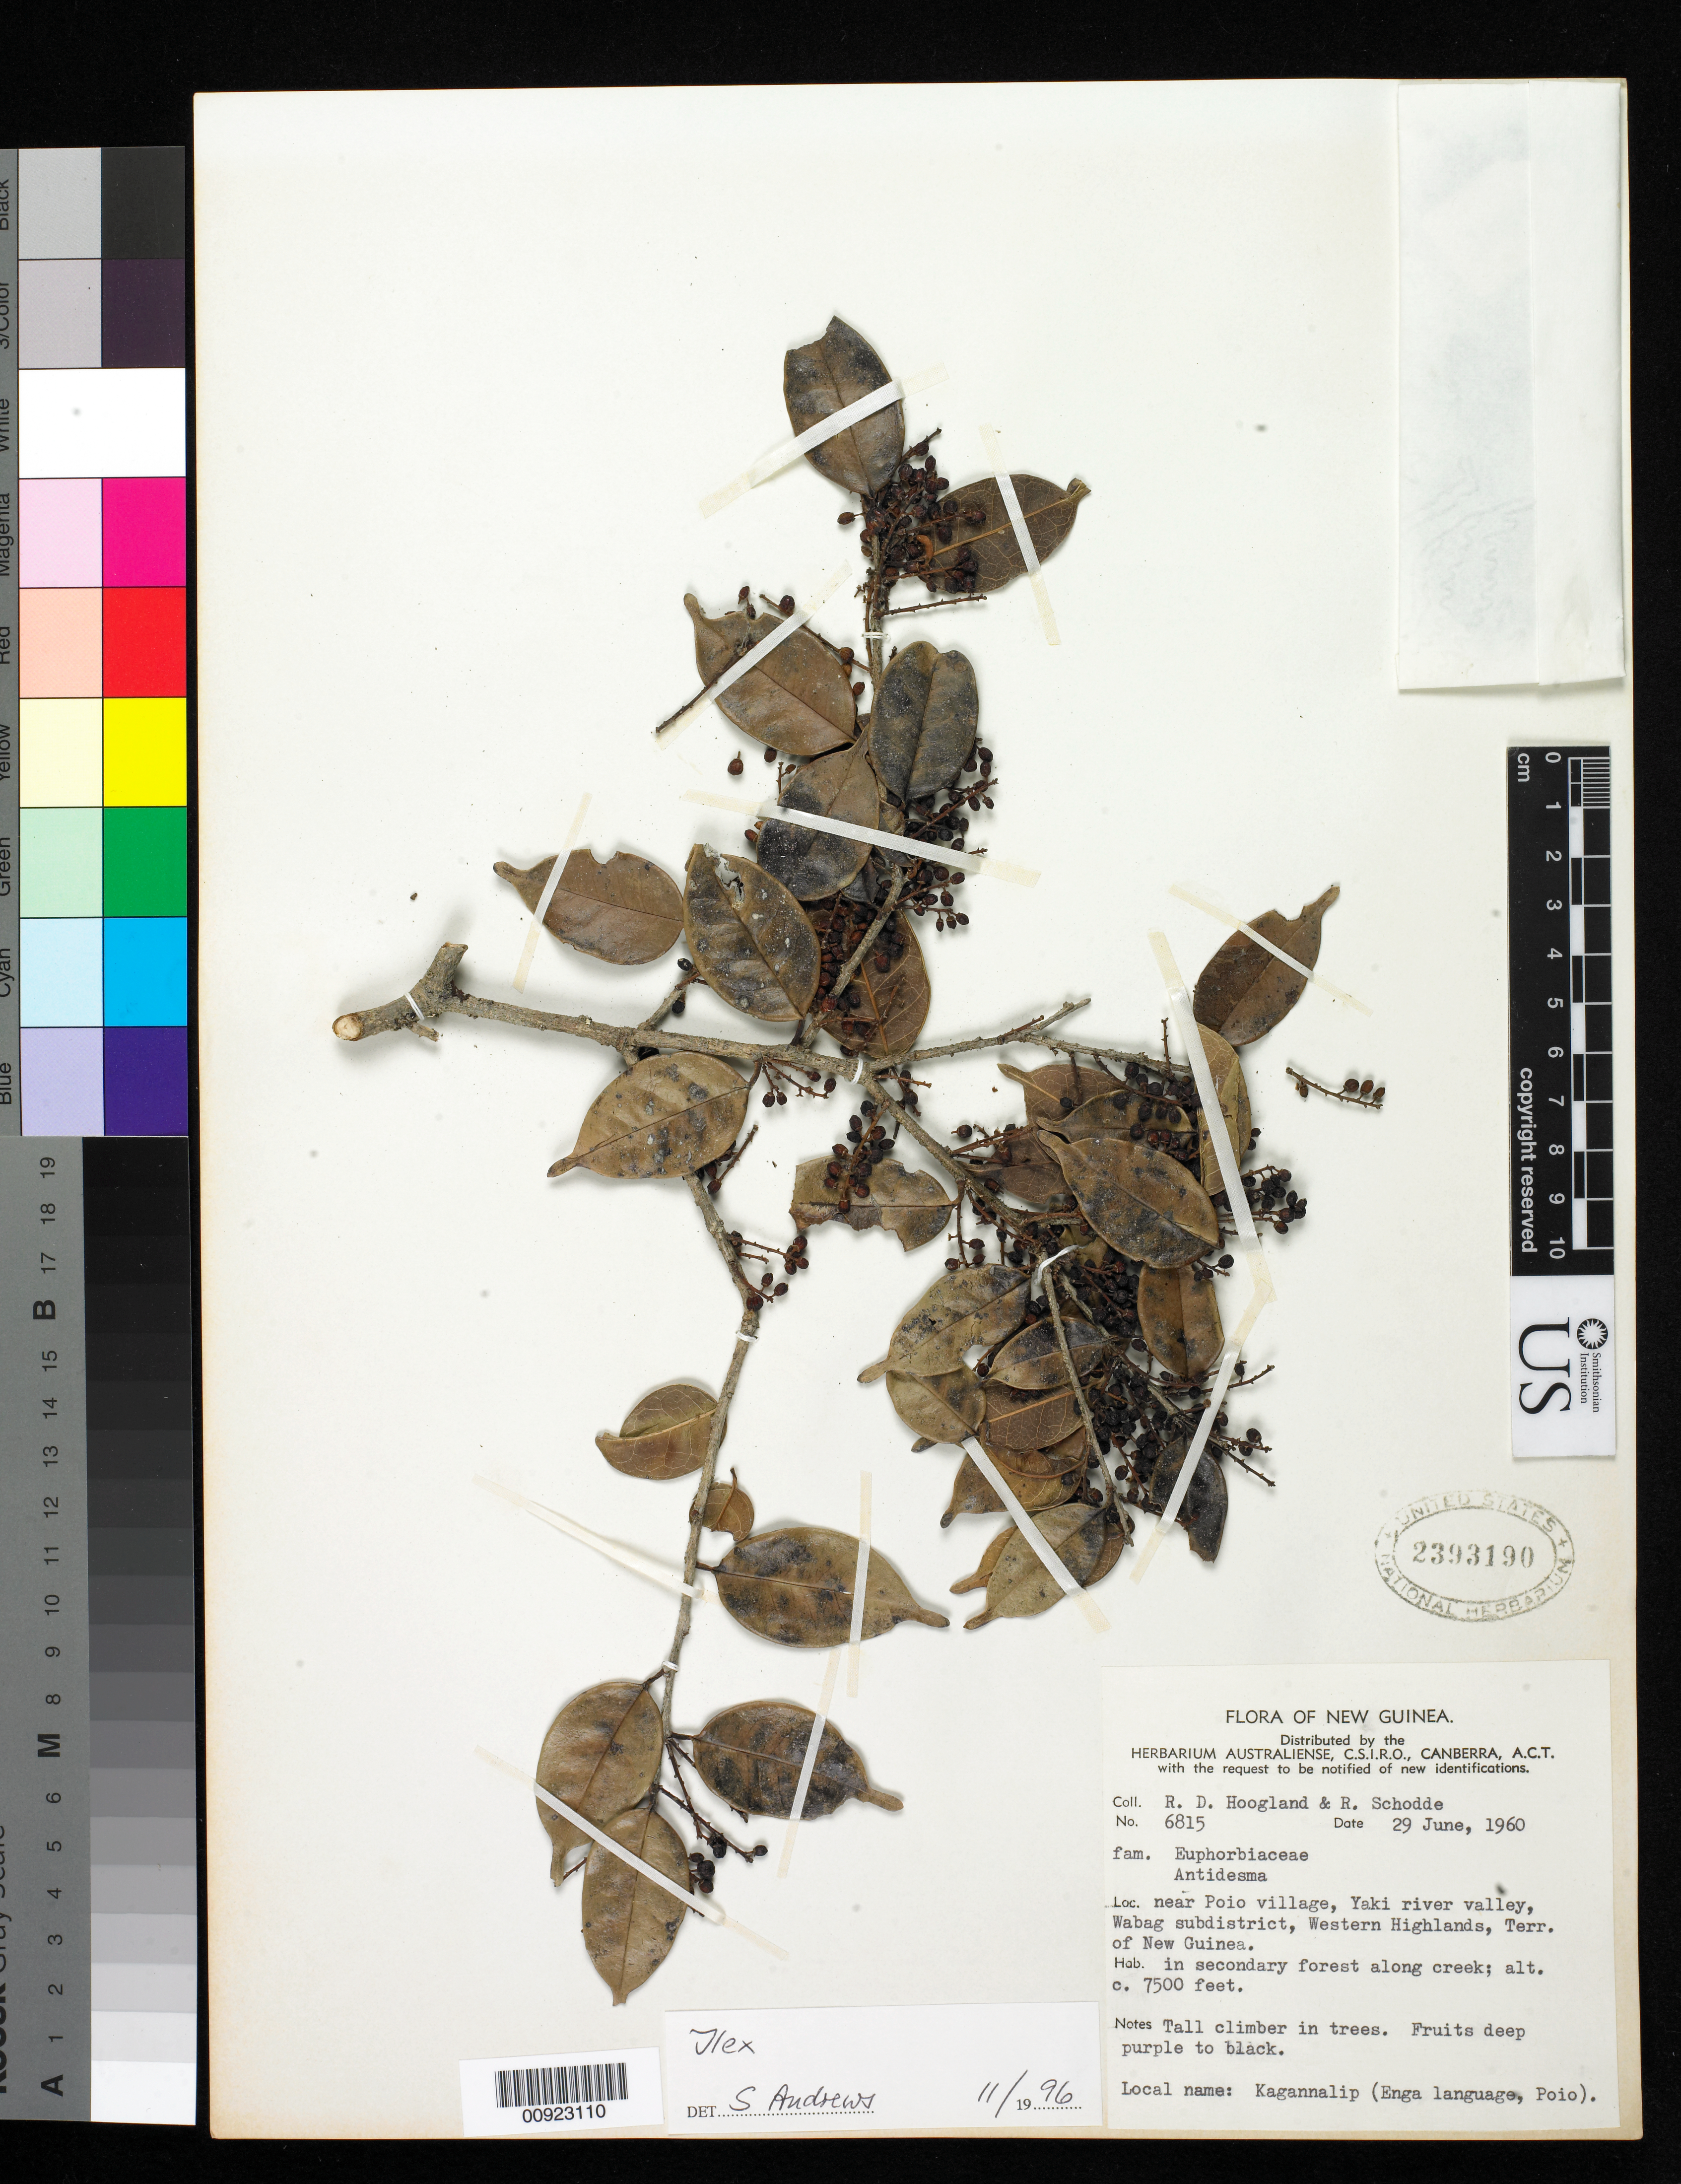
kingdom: Plantae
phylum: Tracheophyta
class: Magnoliopsida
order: Aquifoliales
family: Aquifoliaceae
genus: Ilex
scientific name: Ilex sp.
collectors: R. D. Hoogland & R. Schodde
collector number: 6815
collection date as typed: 29 Jun 1960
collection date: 1960-06-29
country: Papua New Guinea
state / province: Western Highlands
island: New Guinea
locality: Near Poio village, Yaki river valley, Wabag subdistrict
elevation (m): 2286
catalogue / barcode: US 2393190